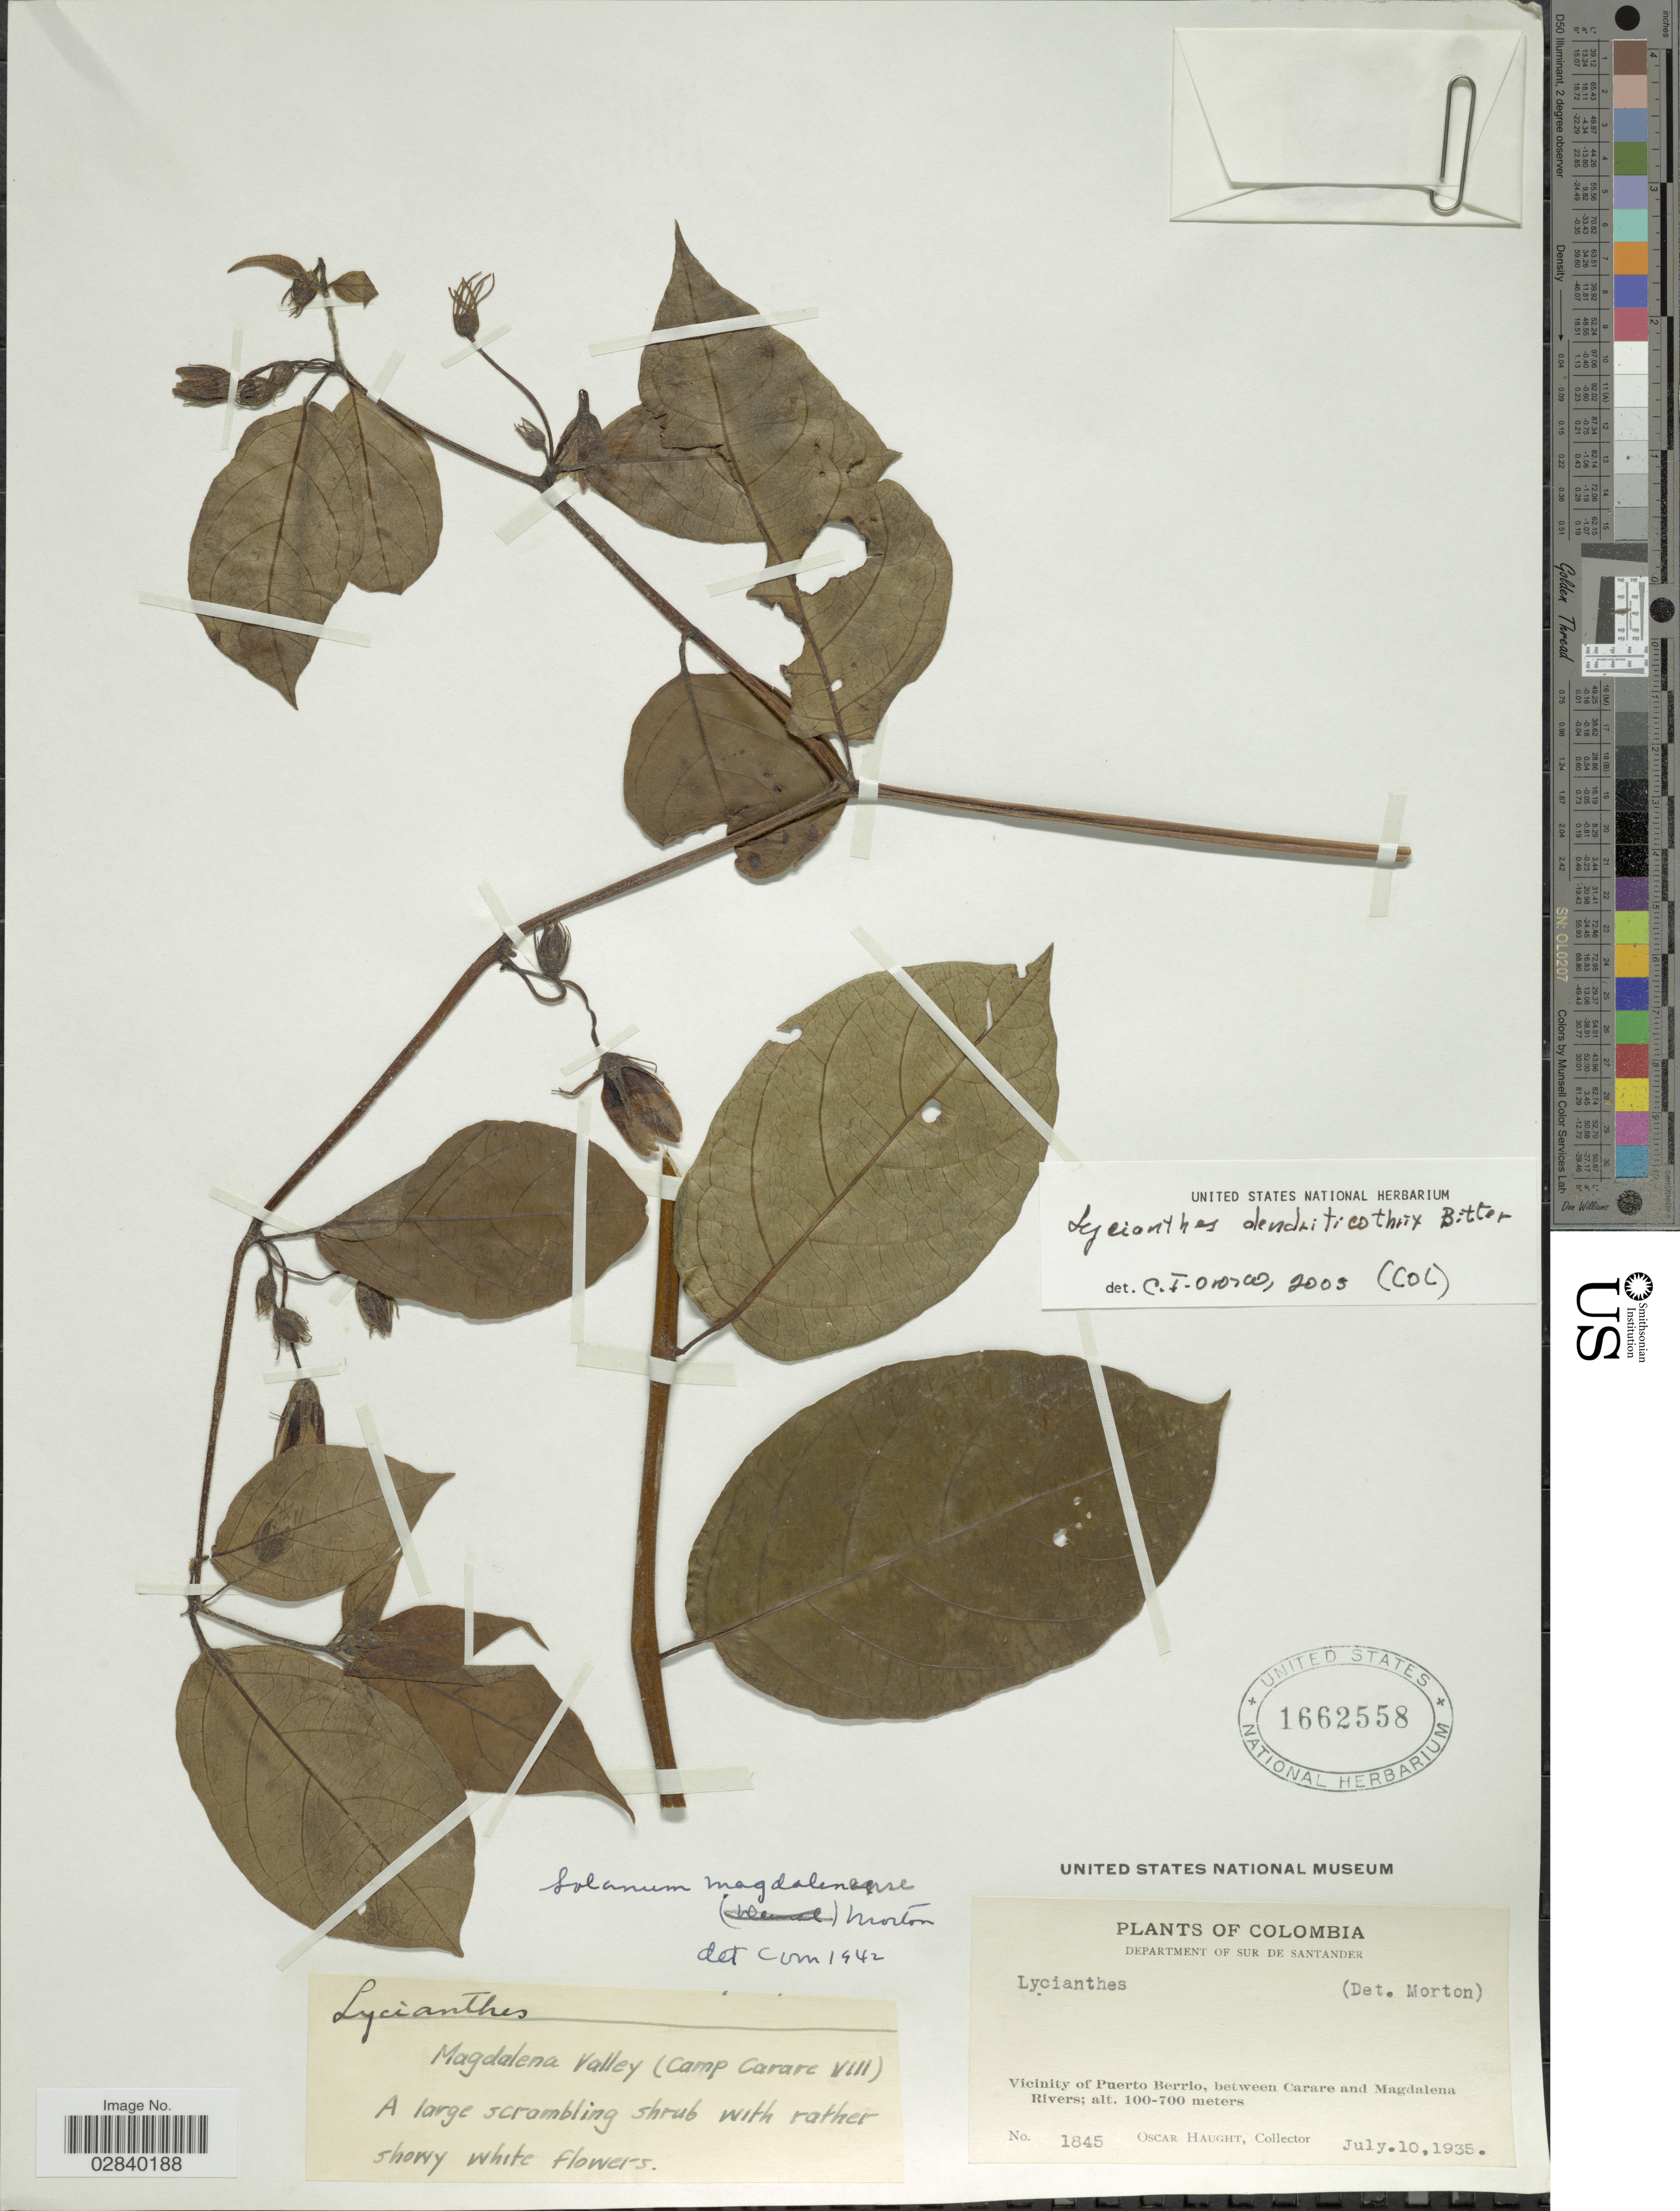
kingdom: Plantae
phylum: Tracheophyta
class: Magnoliopsida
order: Solanales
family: Solanaceae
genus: Lycianthes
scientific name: Lycianthes dendriticothrix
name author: Bitter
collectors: O. L. Haught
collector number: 1845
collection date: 1935-07-10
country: Colombia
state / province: Santander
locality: Magdalena Valley (Camp Carare VIII). Department of Sur de Santander. Vicinity of Puerto Berrio, between Carare and Magdalena Rivers.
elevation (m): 100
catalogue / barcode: US 1662558